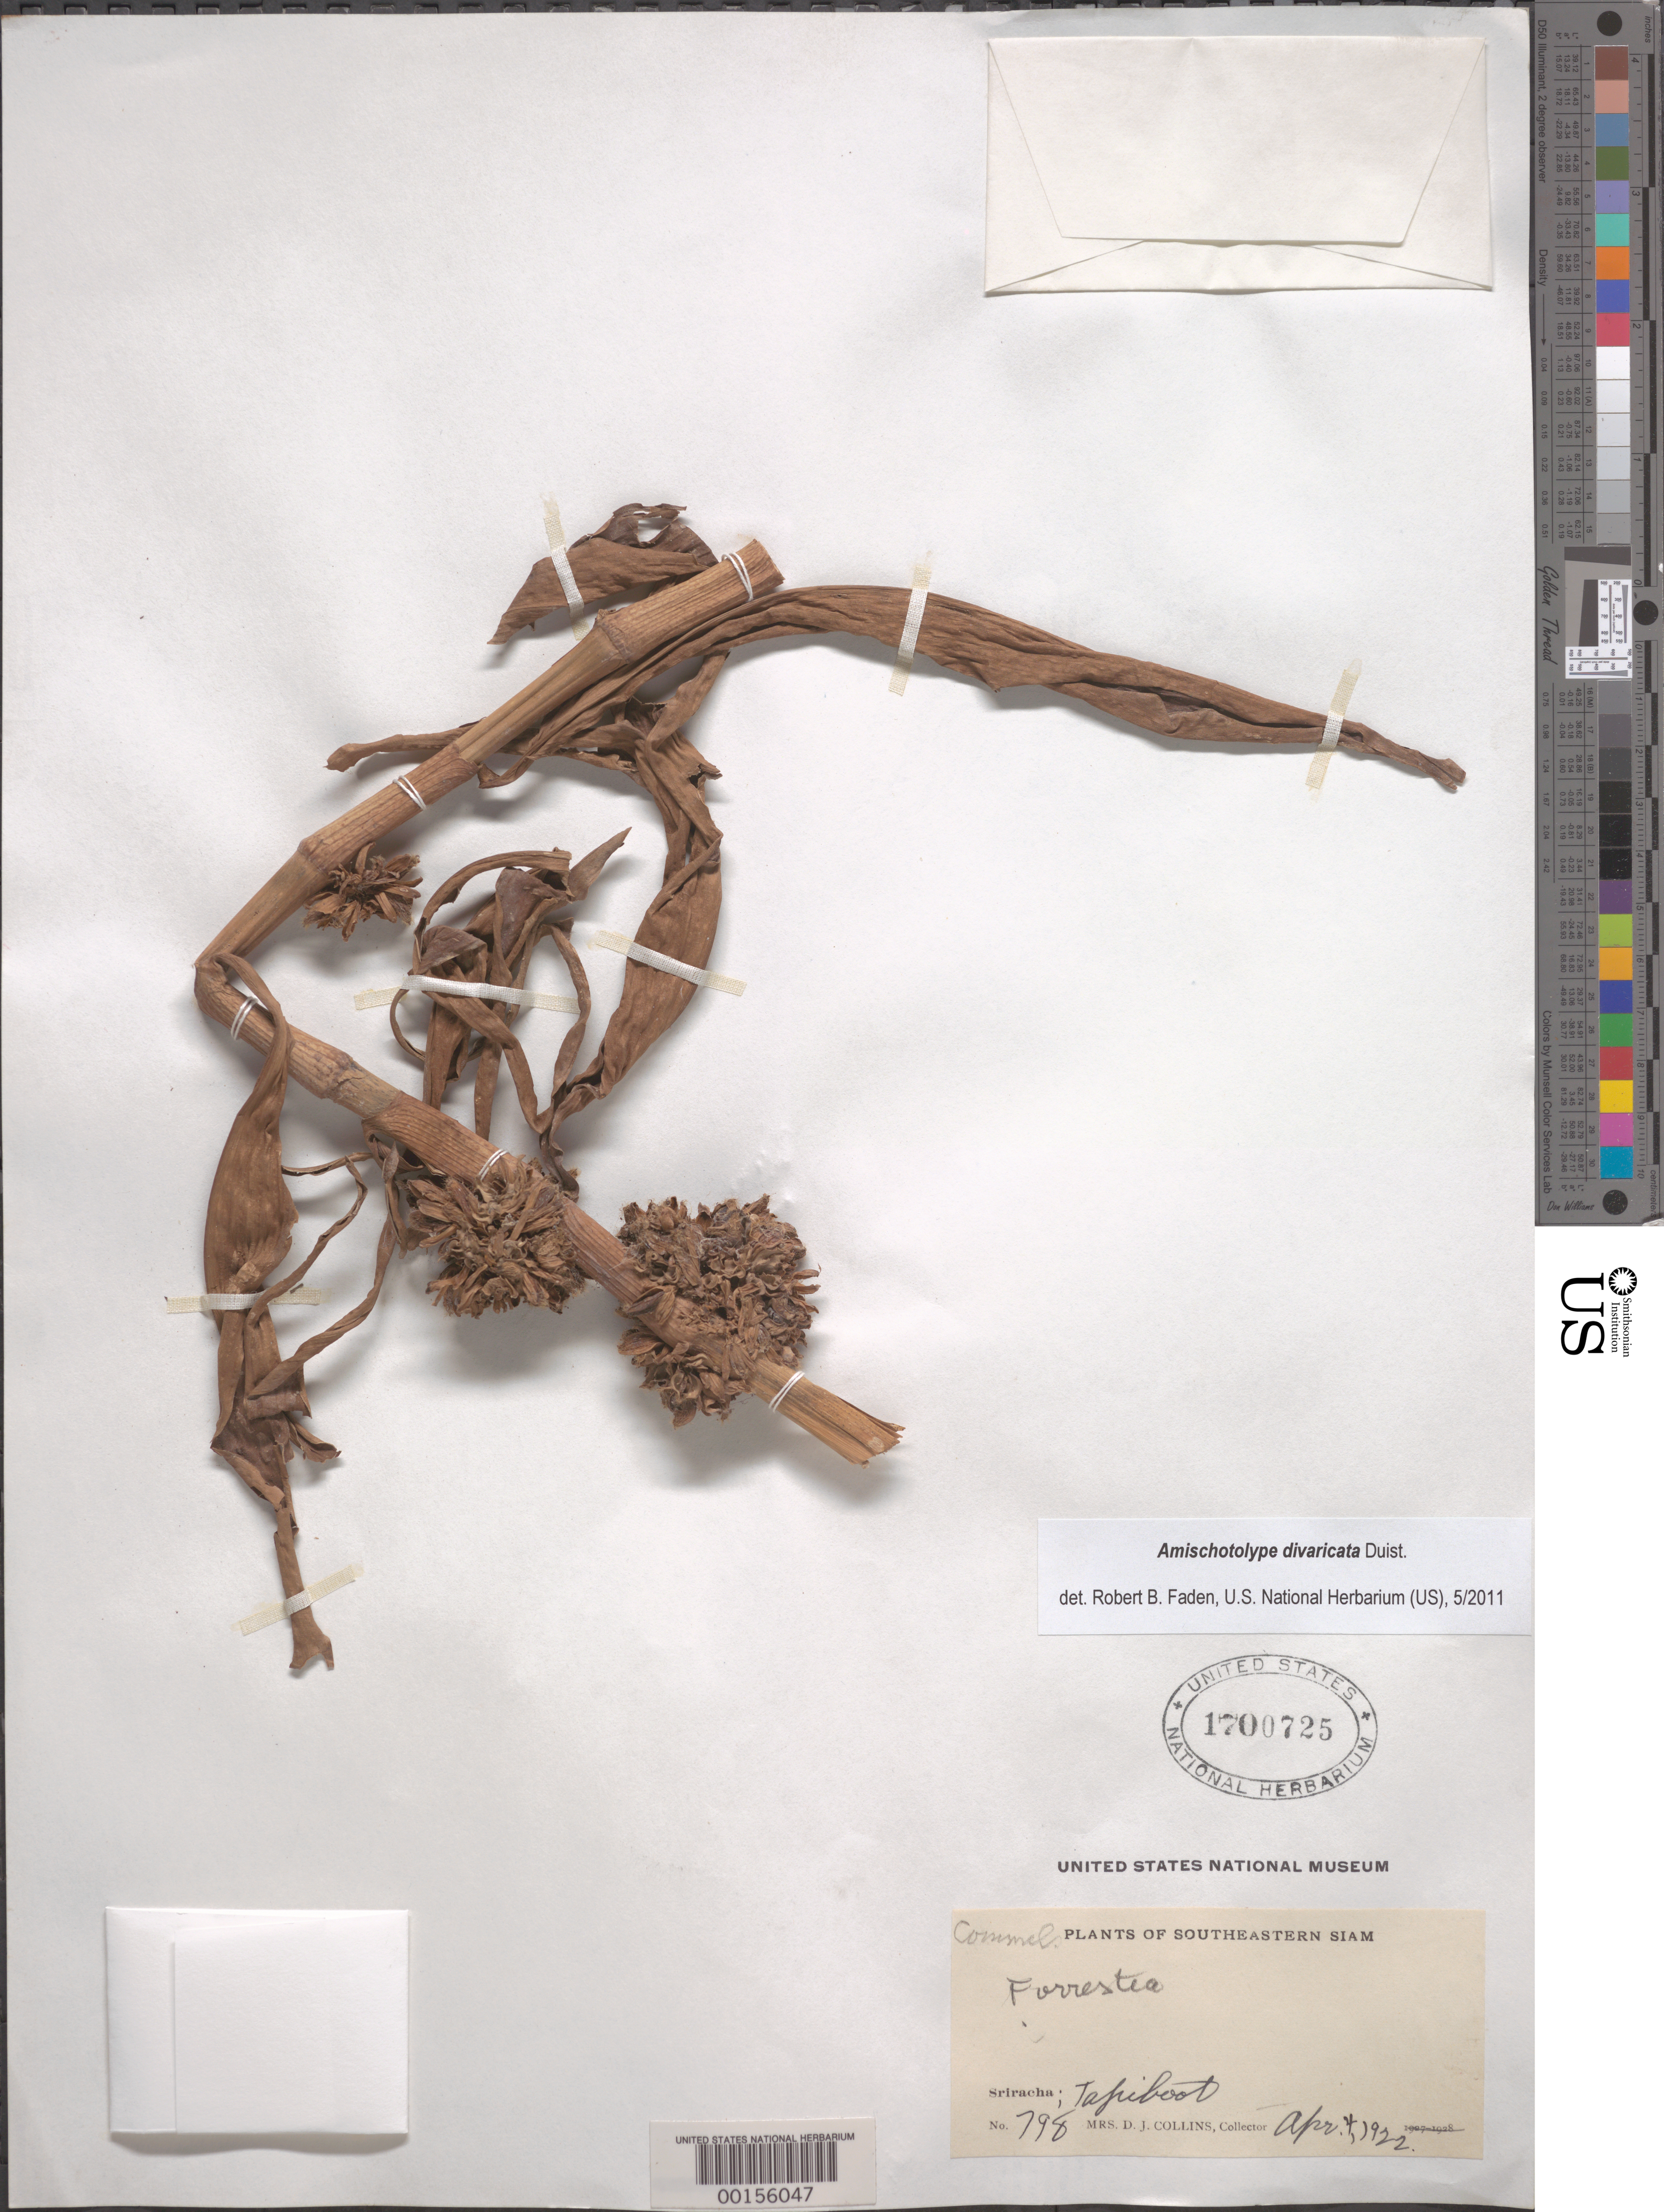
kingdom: Plantae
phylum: Tracheophyta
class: Liliopsida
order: Commelinales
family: Commelinaceae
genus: Amischotolype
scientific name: Amischotolype divaricata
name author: Duist.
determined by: Faden, Robert B., (US), Smithsonian Institution - National Museum of Natural History (UNITED STATES)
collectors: Mrs. D. J. Collins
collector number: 798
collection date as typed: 04 Apr 1922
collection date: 1922-04-04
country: Thailand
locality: Sriracha; tafiboot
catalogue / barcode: US 1700725